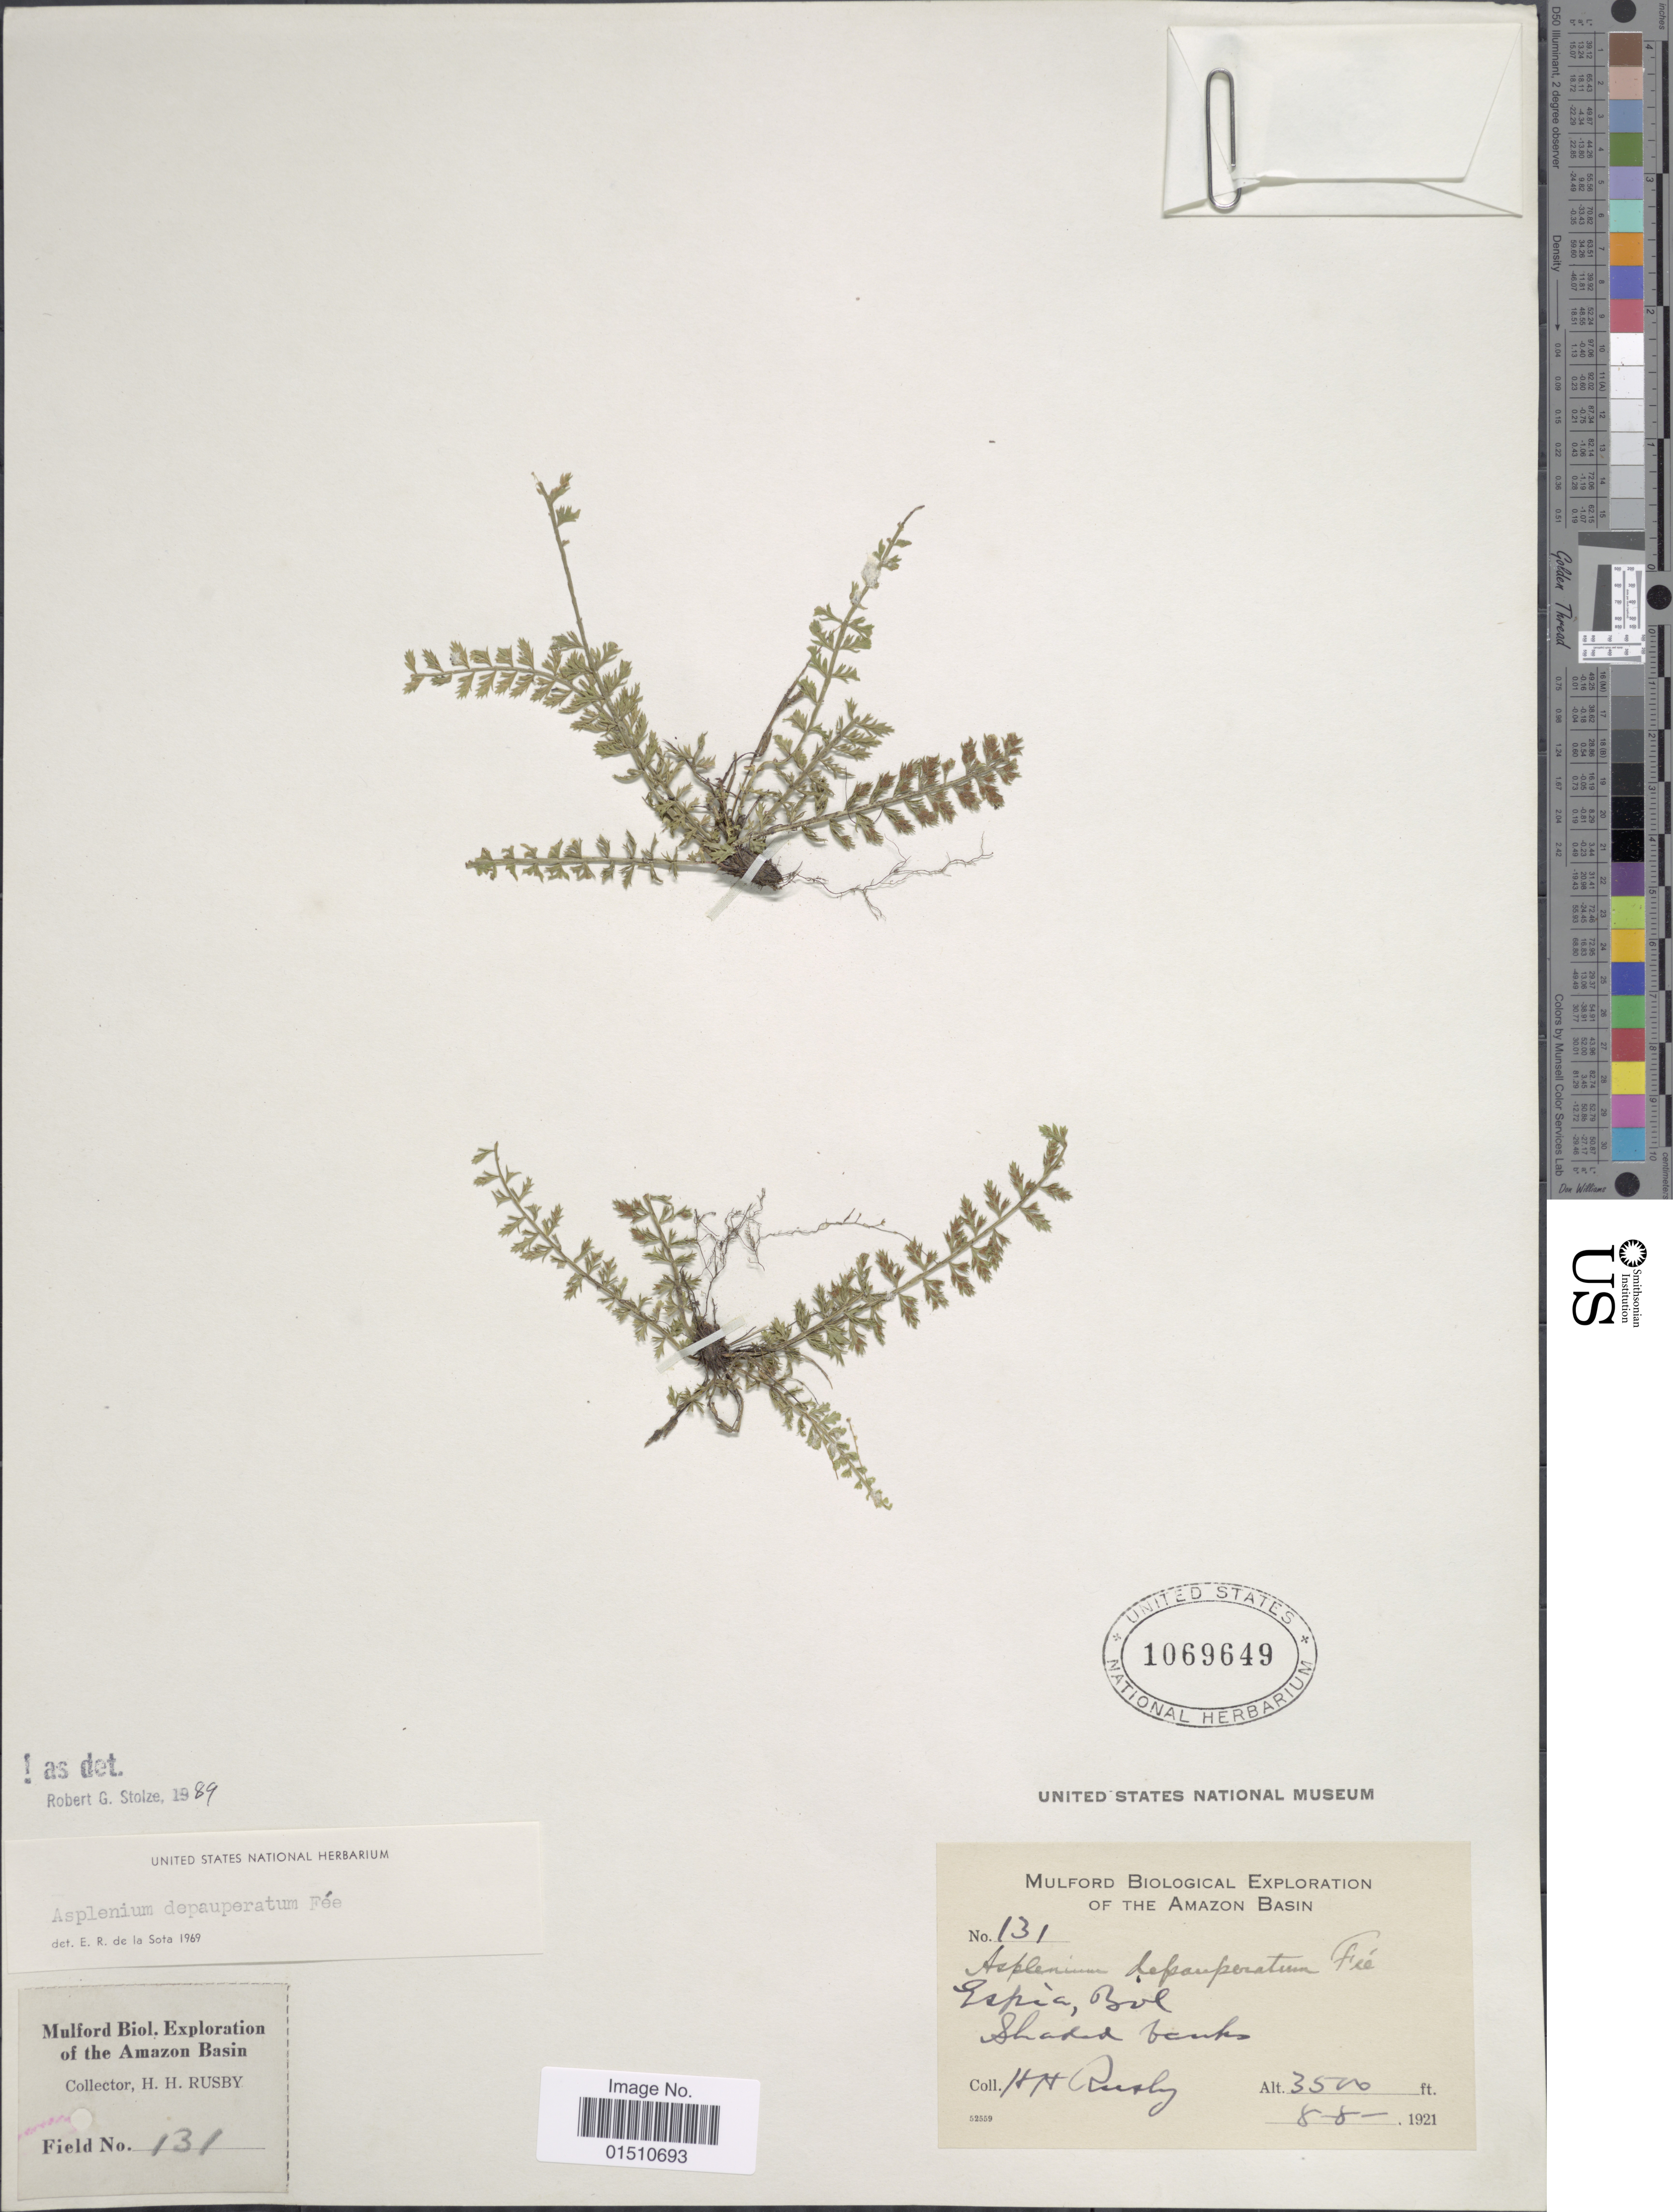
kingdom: Plantae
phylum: Tracheophyta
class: Polypodiopsida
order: Polypodiales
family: Aspleniaceae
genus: Asplenium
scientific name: Asplenium depauperatum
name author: Fée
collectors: H. H. Rusby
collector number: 131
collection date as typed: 8-8-1921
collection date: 1921-08-08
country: Bolivia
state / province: La Paz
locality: Espia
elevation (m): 1067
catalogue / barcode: US 1069649